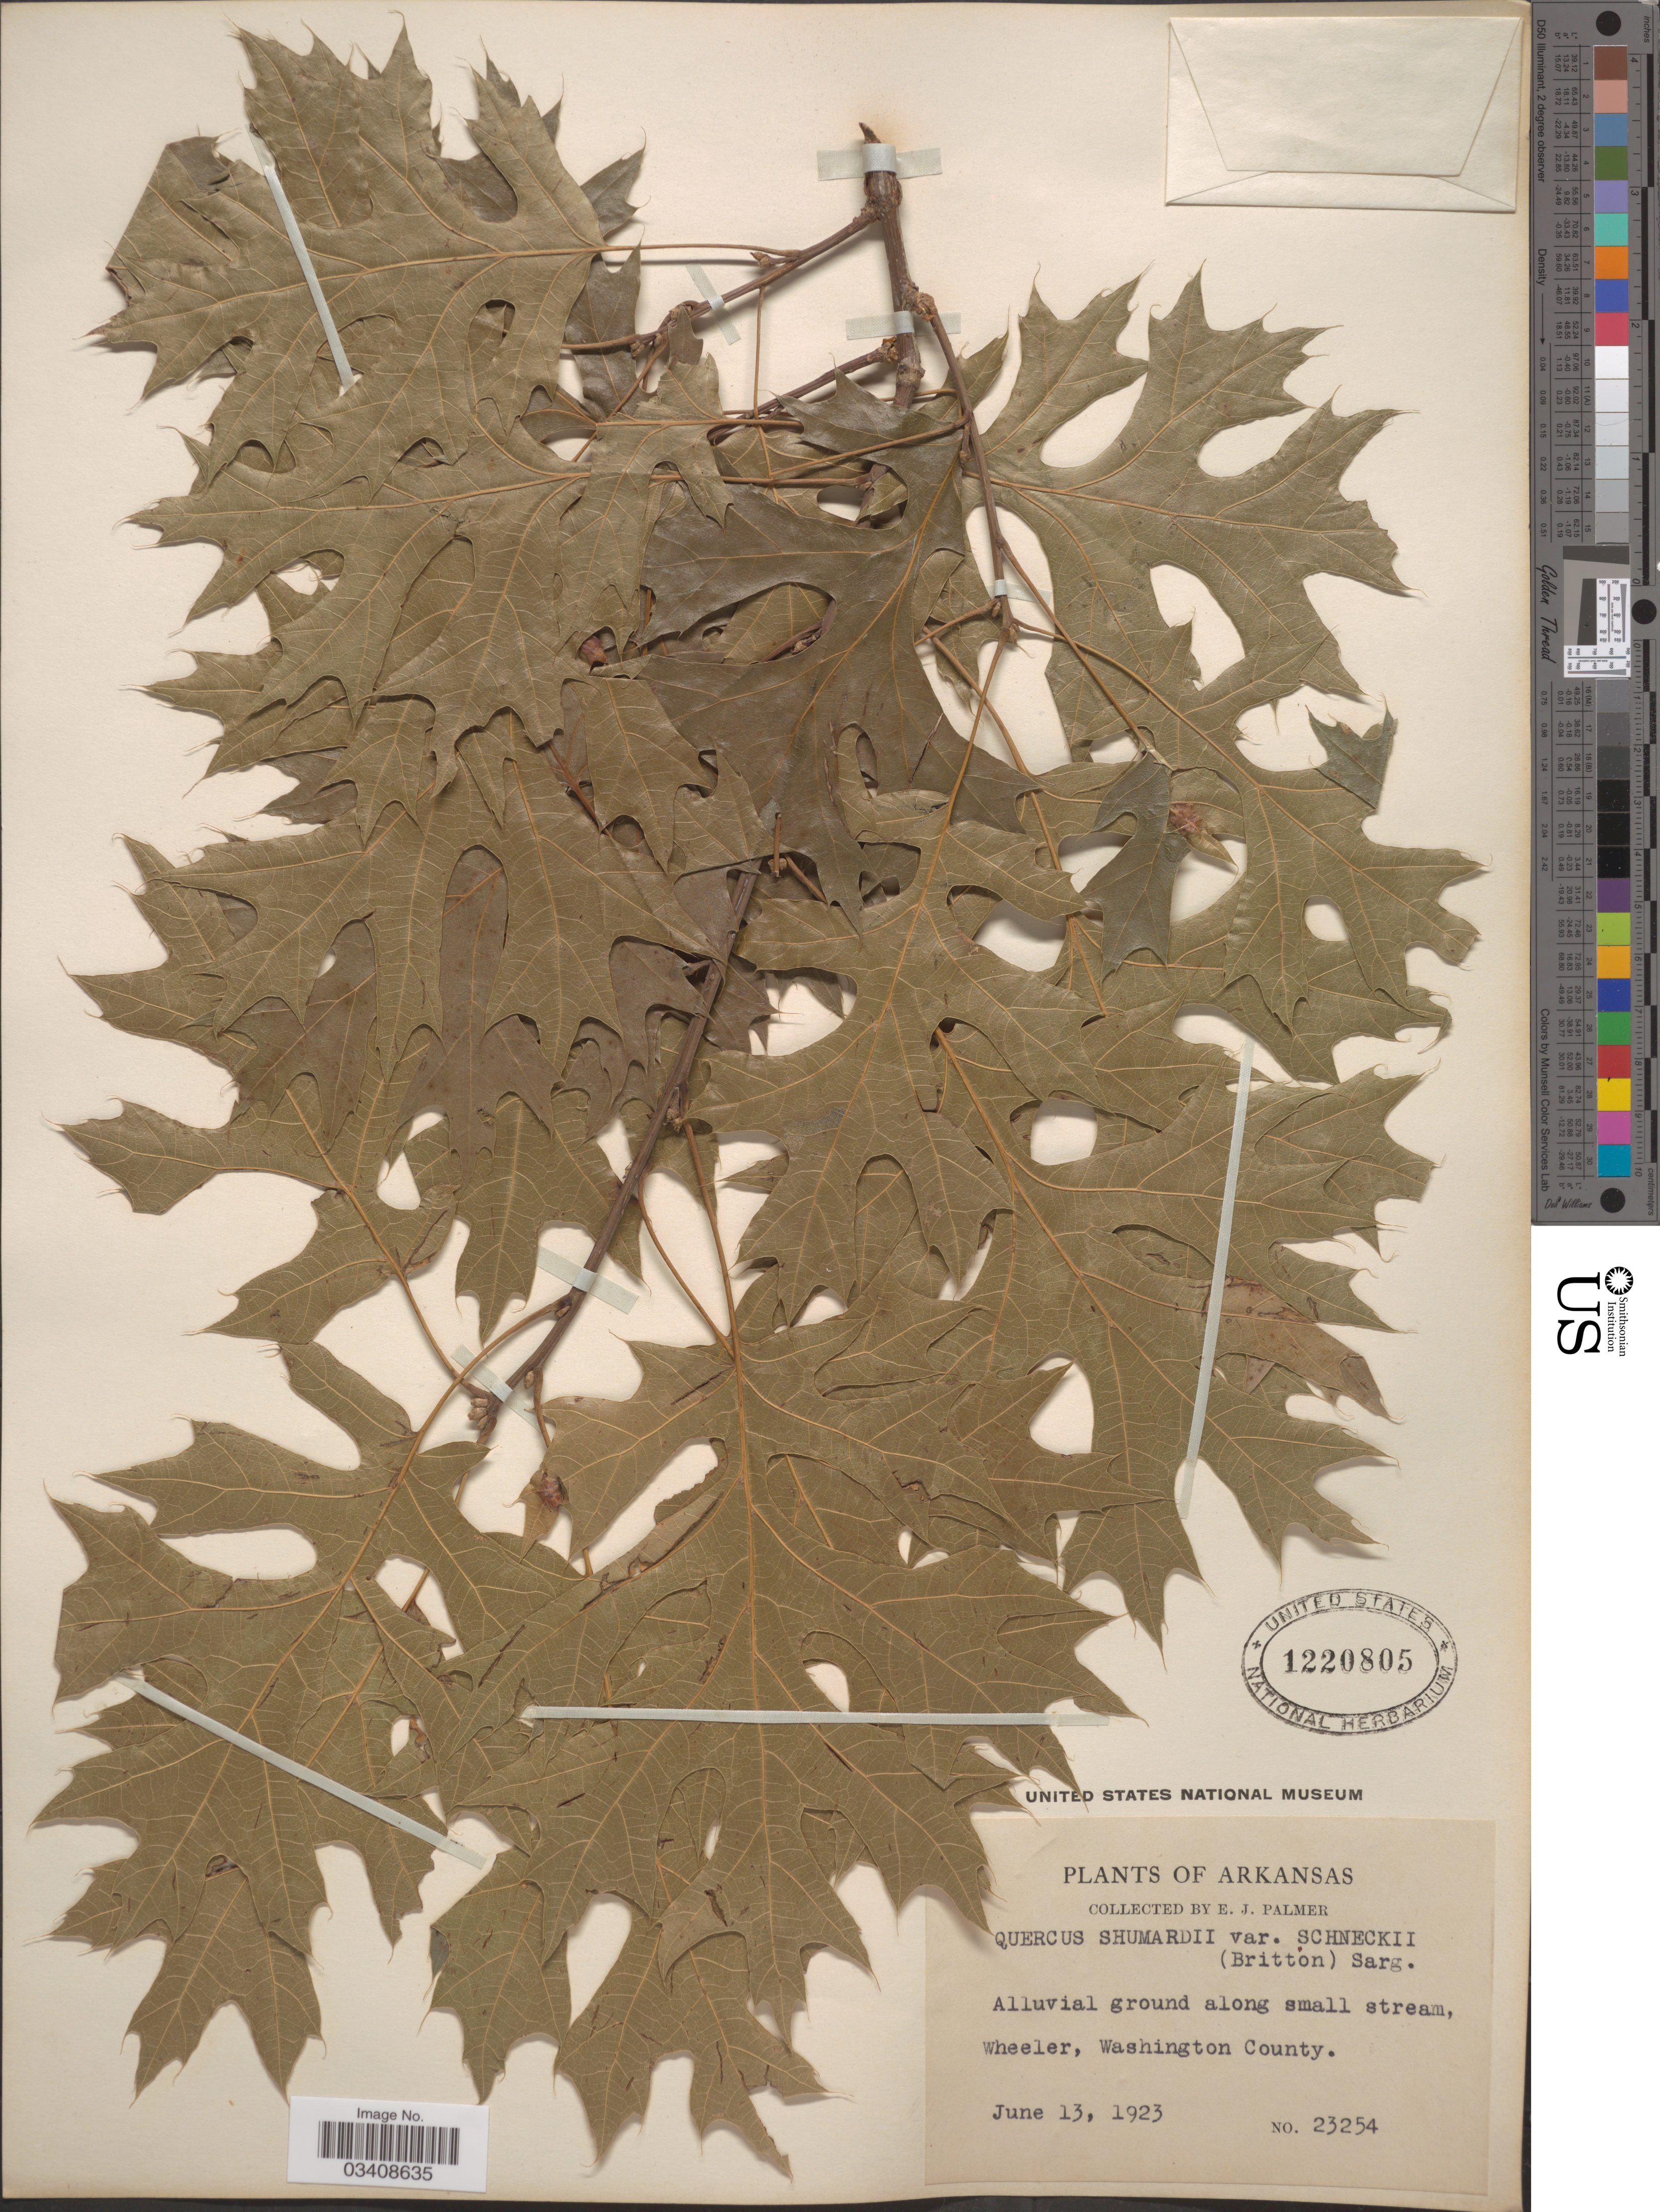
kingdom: Plantae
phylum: Tracheophyta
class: Magnoliopsida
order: Fagales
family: Fagaceae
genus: Quercus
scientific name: Quercus shumardii var. schneckii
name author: (Britton) Sarg.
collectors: E. J. Palmer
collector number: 23254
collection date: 1923-06-13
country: United States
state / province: Arkansas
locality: Wheeler, Washington County.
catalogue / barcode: US 1220805